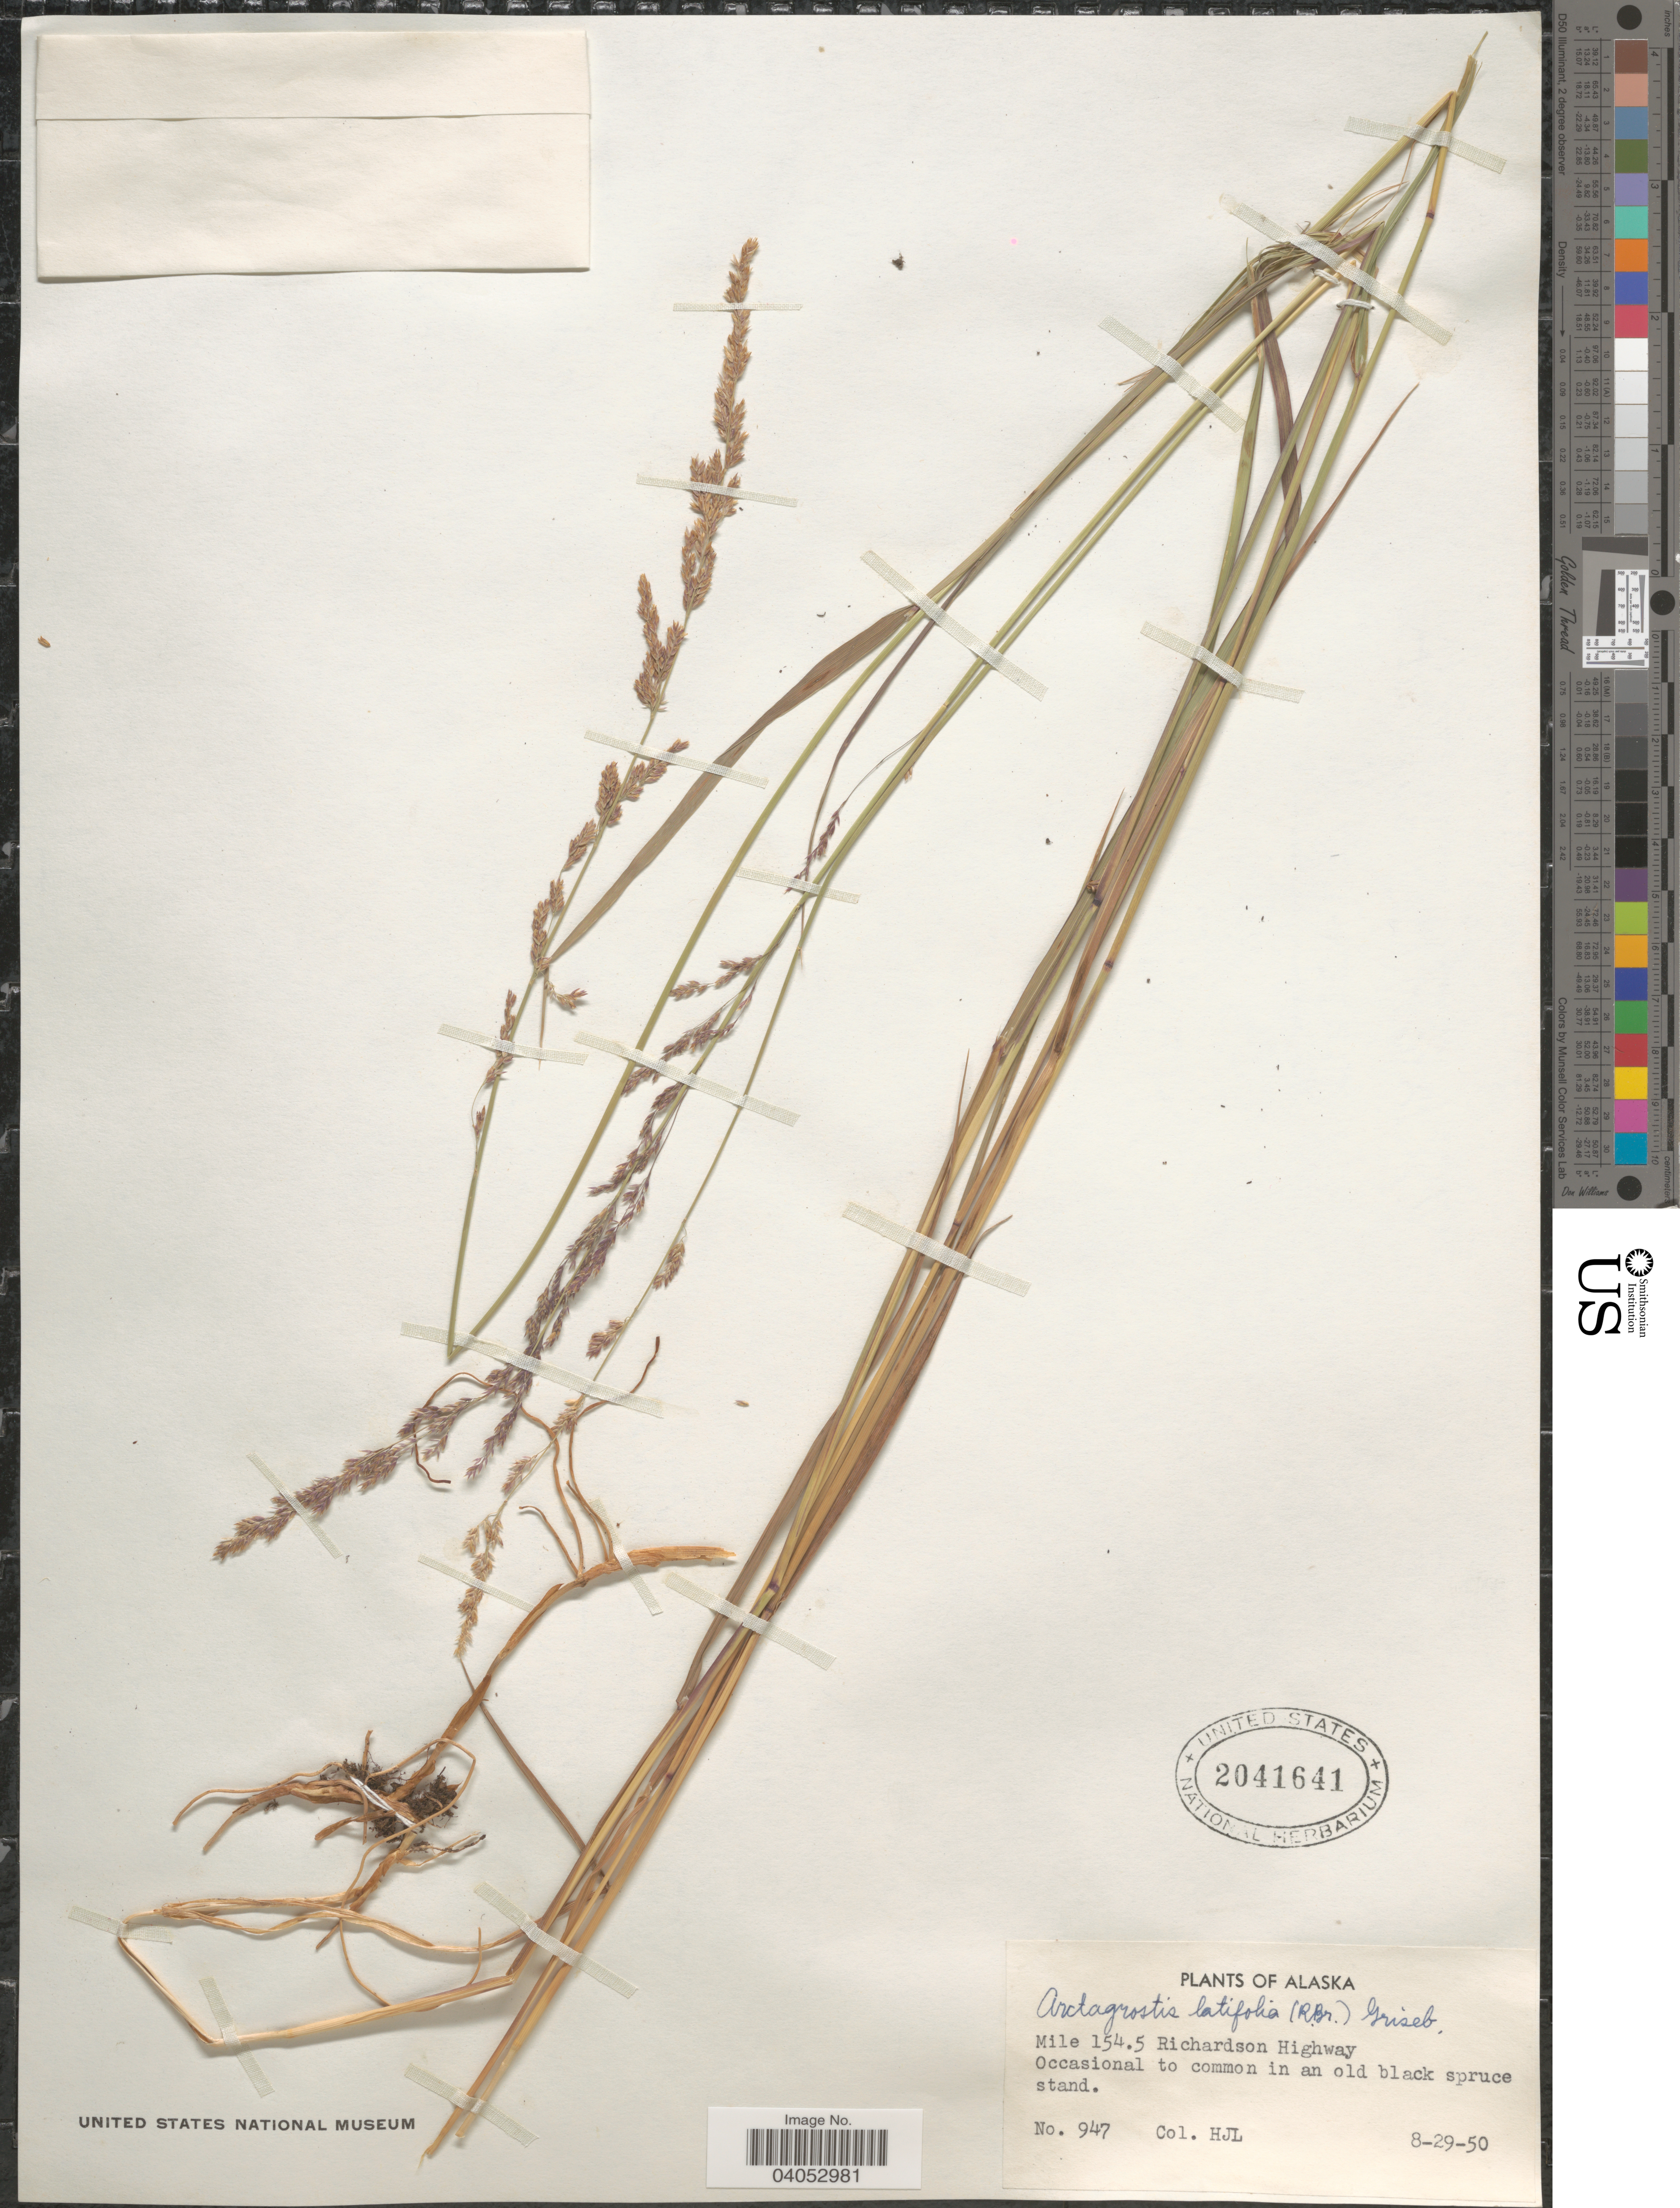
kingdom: Plantae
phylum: Tracheophyta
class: Liliopsida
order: Poales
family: Poaceae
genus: Arctagrostis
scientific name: Arctagrostis latifolia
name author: (R. Br.) Griseb.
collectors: H. J. L.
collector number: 947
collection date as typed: Transcribed d/m/y: 29/8/50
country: United States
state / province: Alaska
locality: Mile 154.5 Richardson Highway.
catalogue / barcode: US 2041641